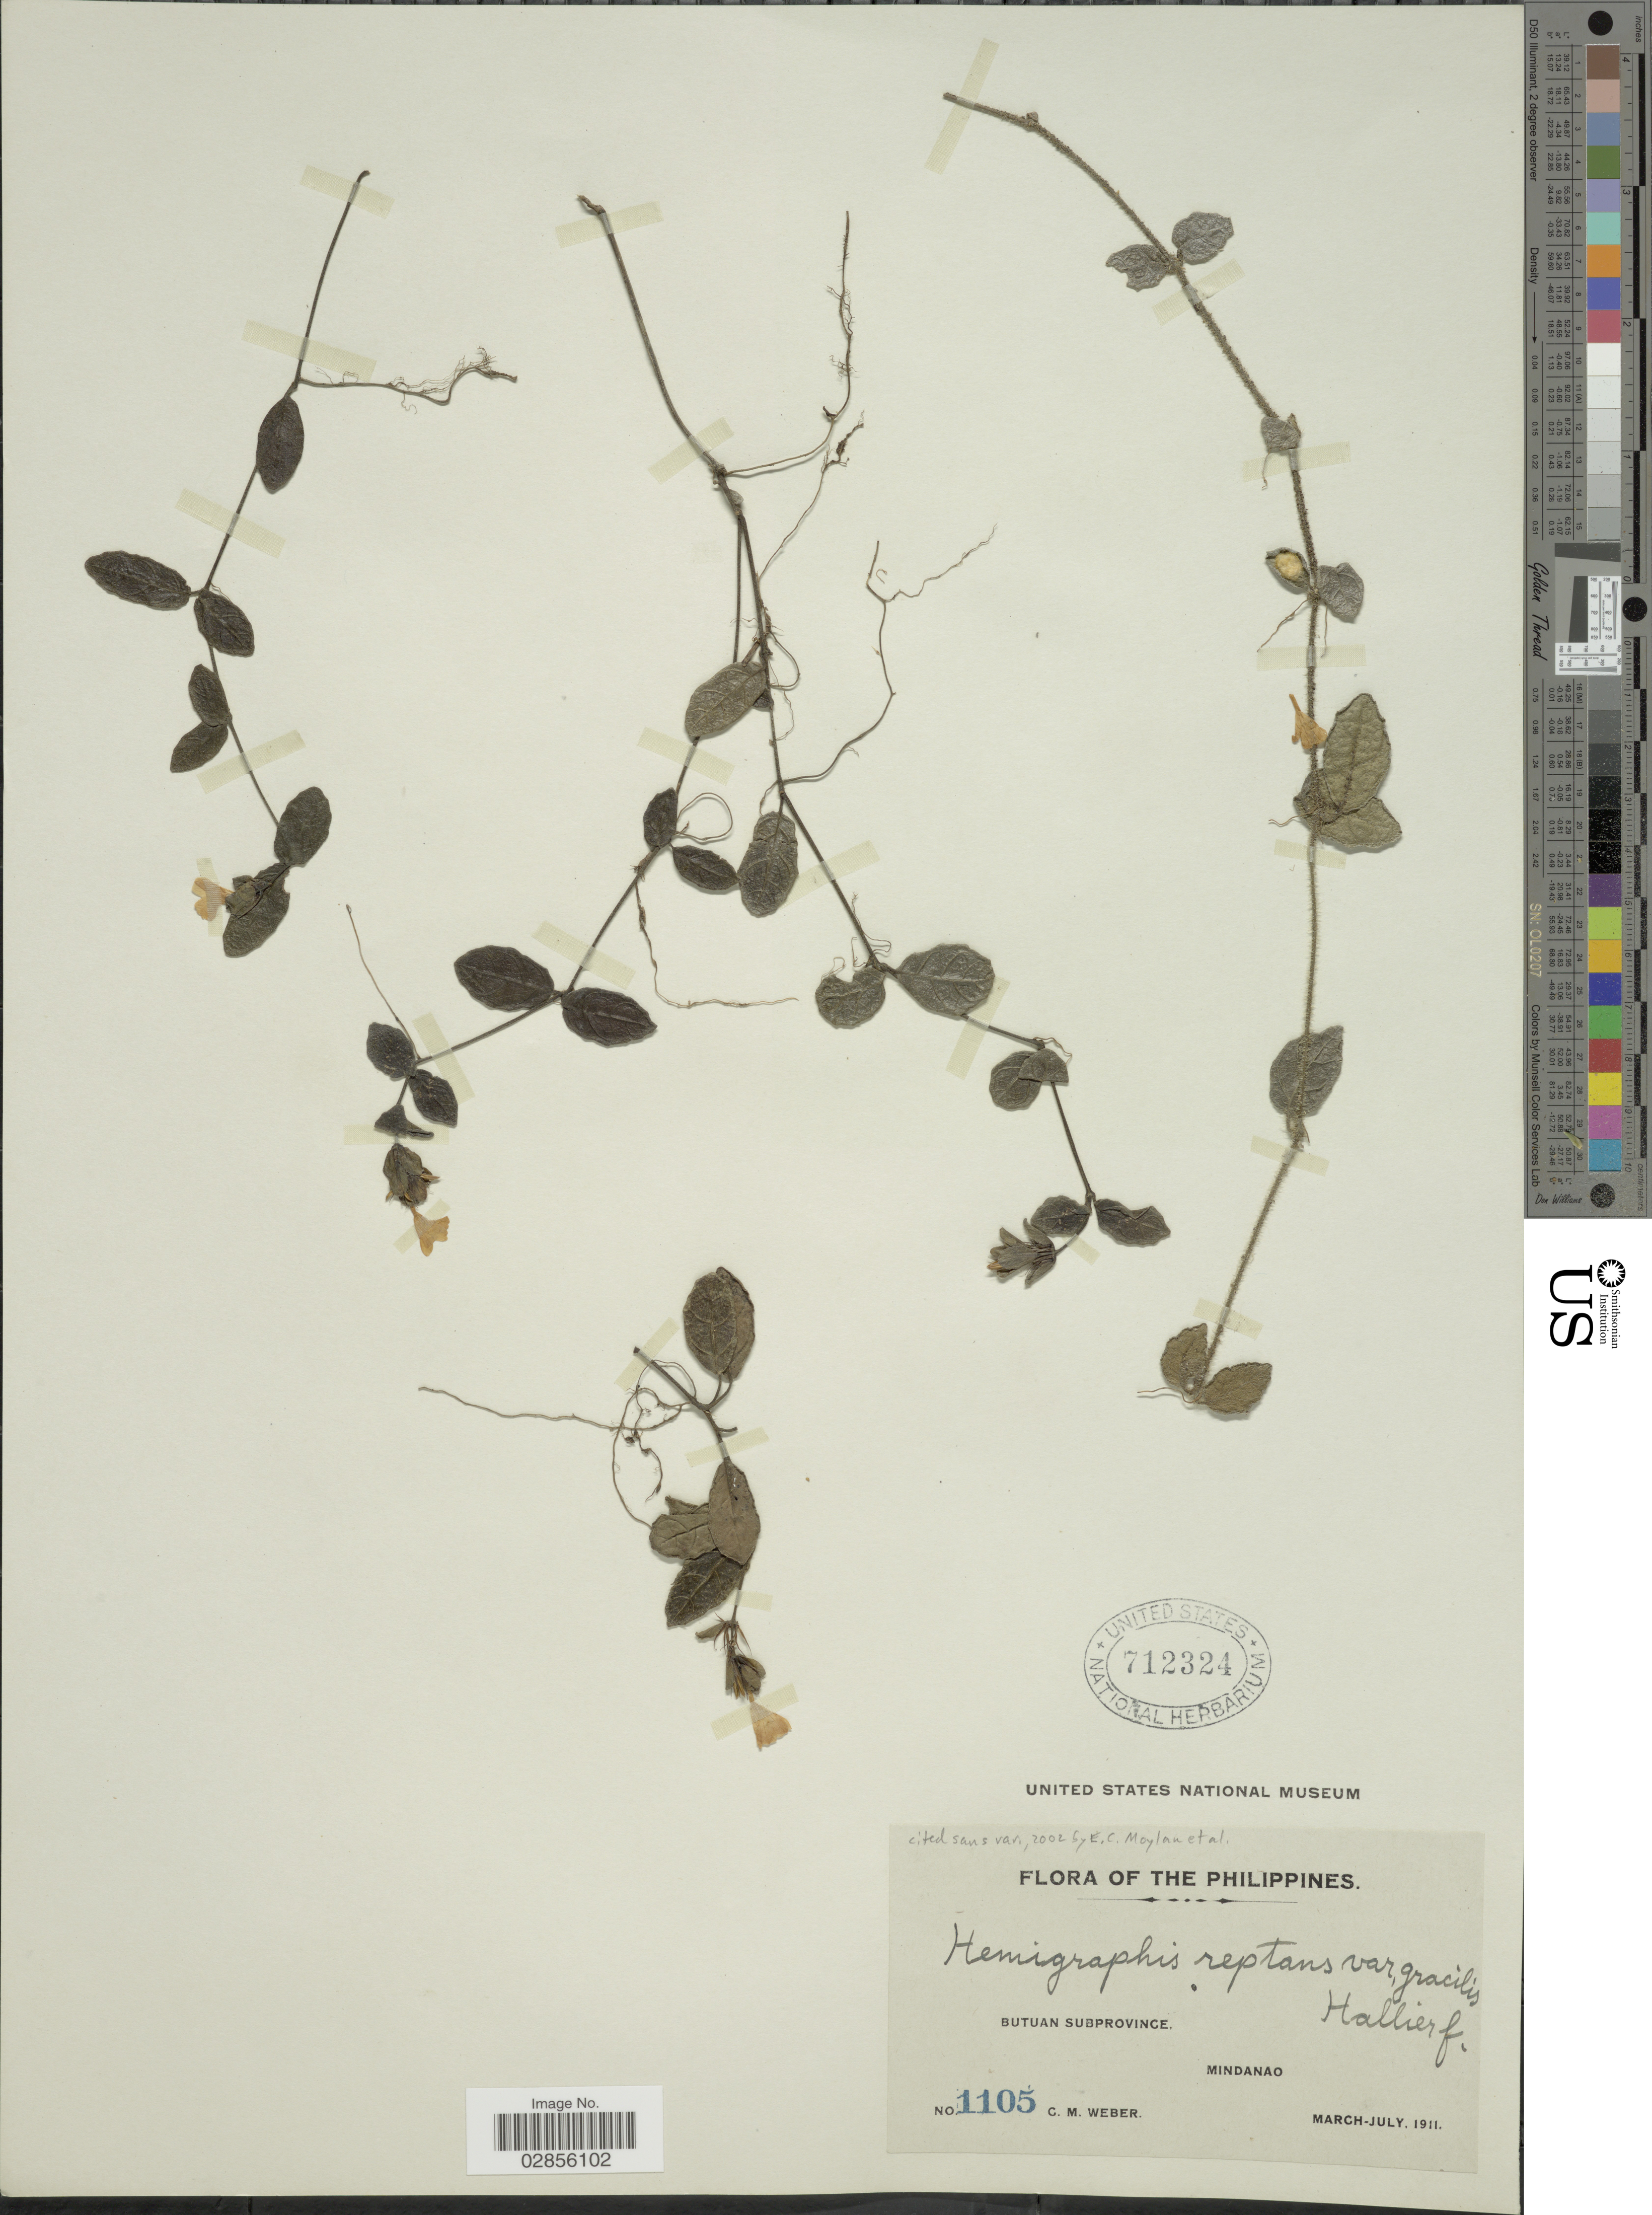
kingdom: Plantae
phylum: Tracheophyta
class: Magnoliopsida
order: Lamiales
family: Acanthaceae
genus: Hemigraphis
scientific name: Hemigraphis reptans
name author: (G. Forst.) T. Anderson ex Hemsl.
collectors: C. M. Weber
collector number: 1105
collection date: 1911-03/1911-07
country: Philippines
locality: Butuan Subprovince. Mindanao.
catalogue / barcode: US 712324